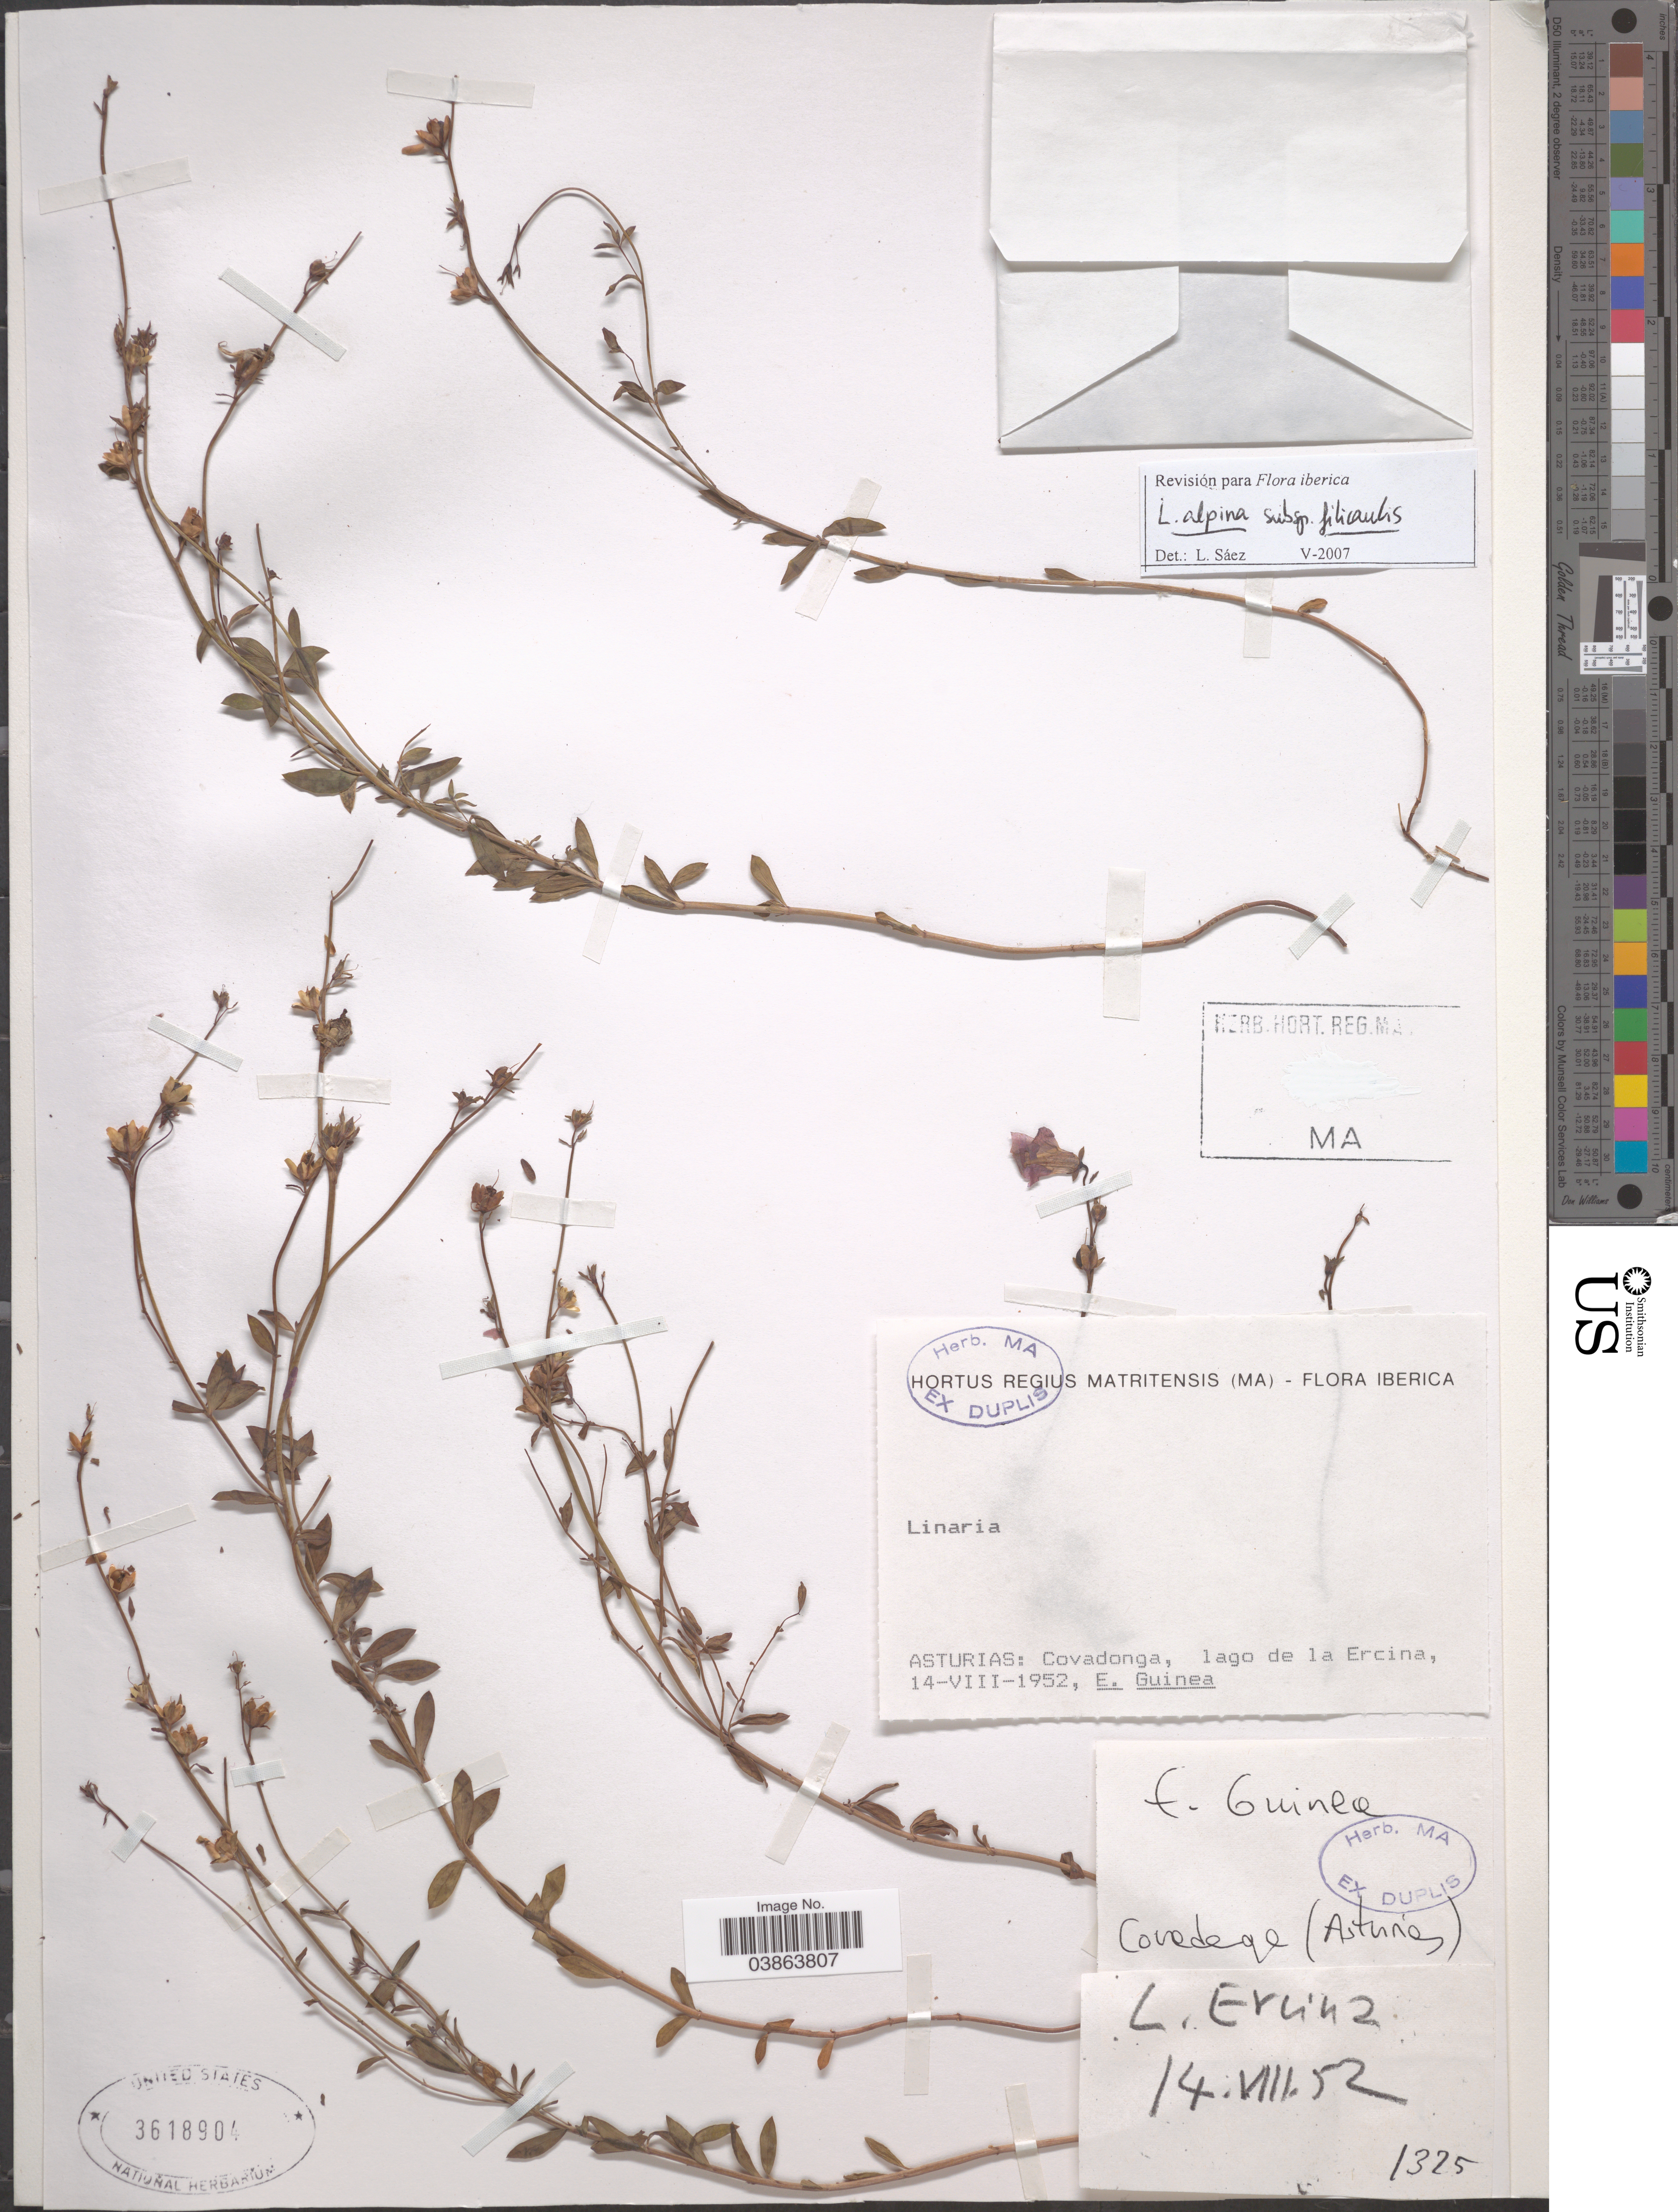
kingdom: Plantae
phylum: Tracheophyta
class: Magnoliopsida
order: Lamiales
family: Plantaginaceae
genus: Linaria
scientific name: Linaria alpina subsp. filicaulis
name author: (Boiss. ex Leresche & Levier) M. Laínz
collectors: E. Guinea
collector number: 1325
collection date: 1952-08-14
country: Spain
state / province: Principado de Asturias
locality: Asturias: Covadonga, lago de la Ervina.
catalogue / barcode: US 3618904